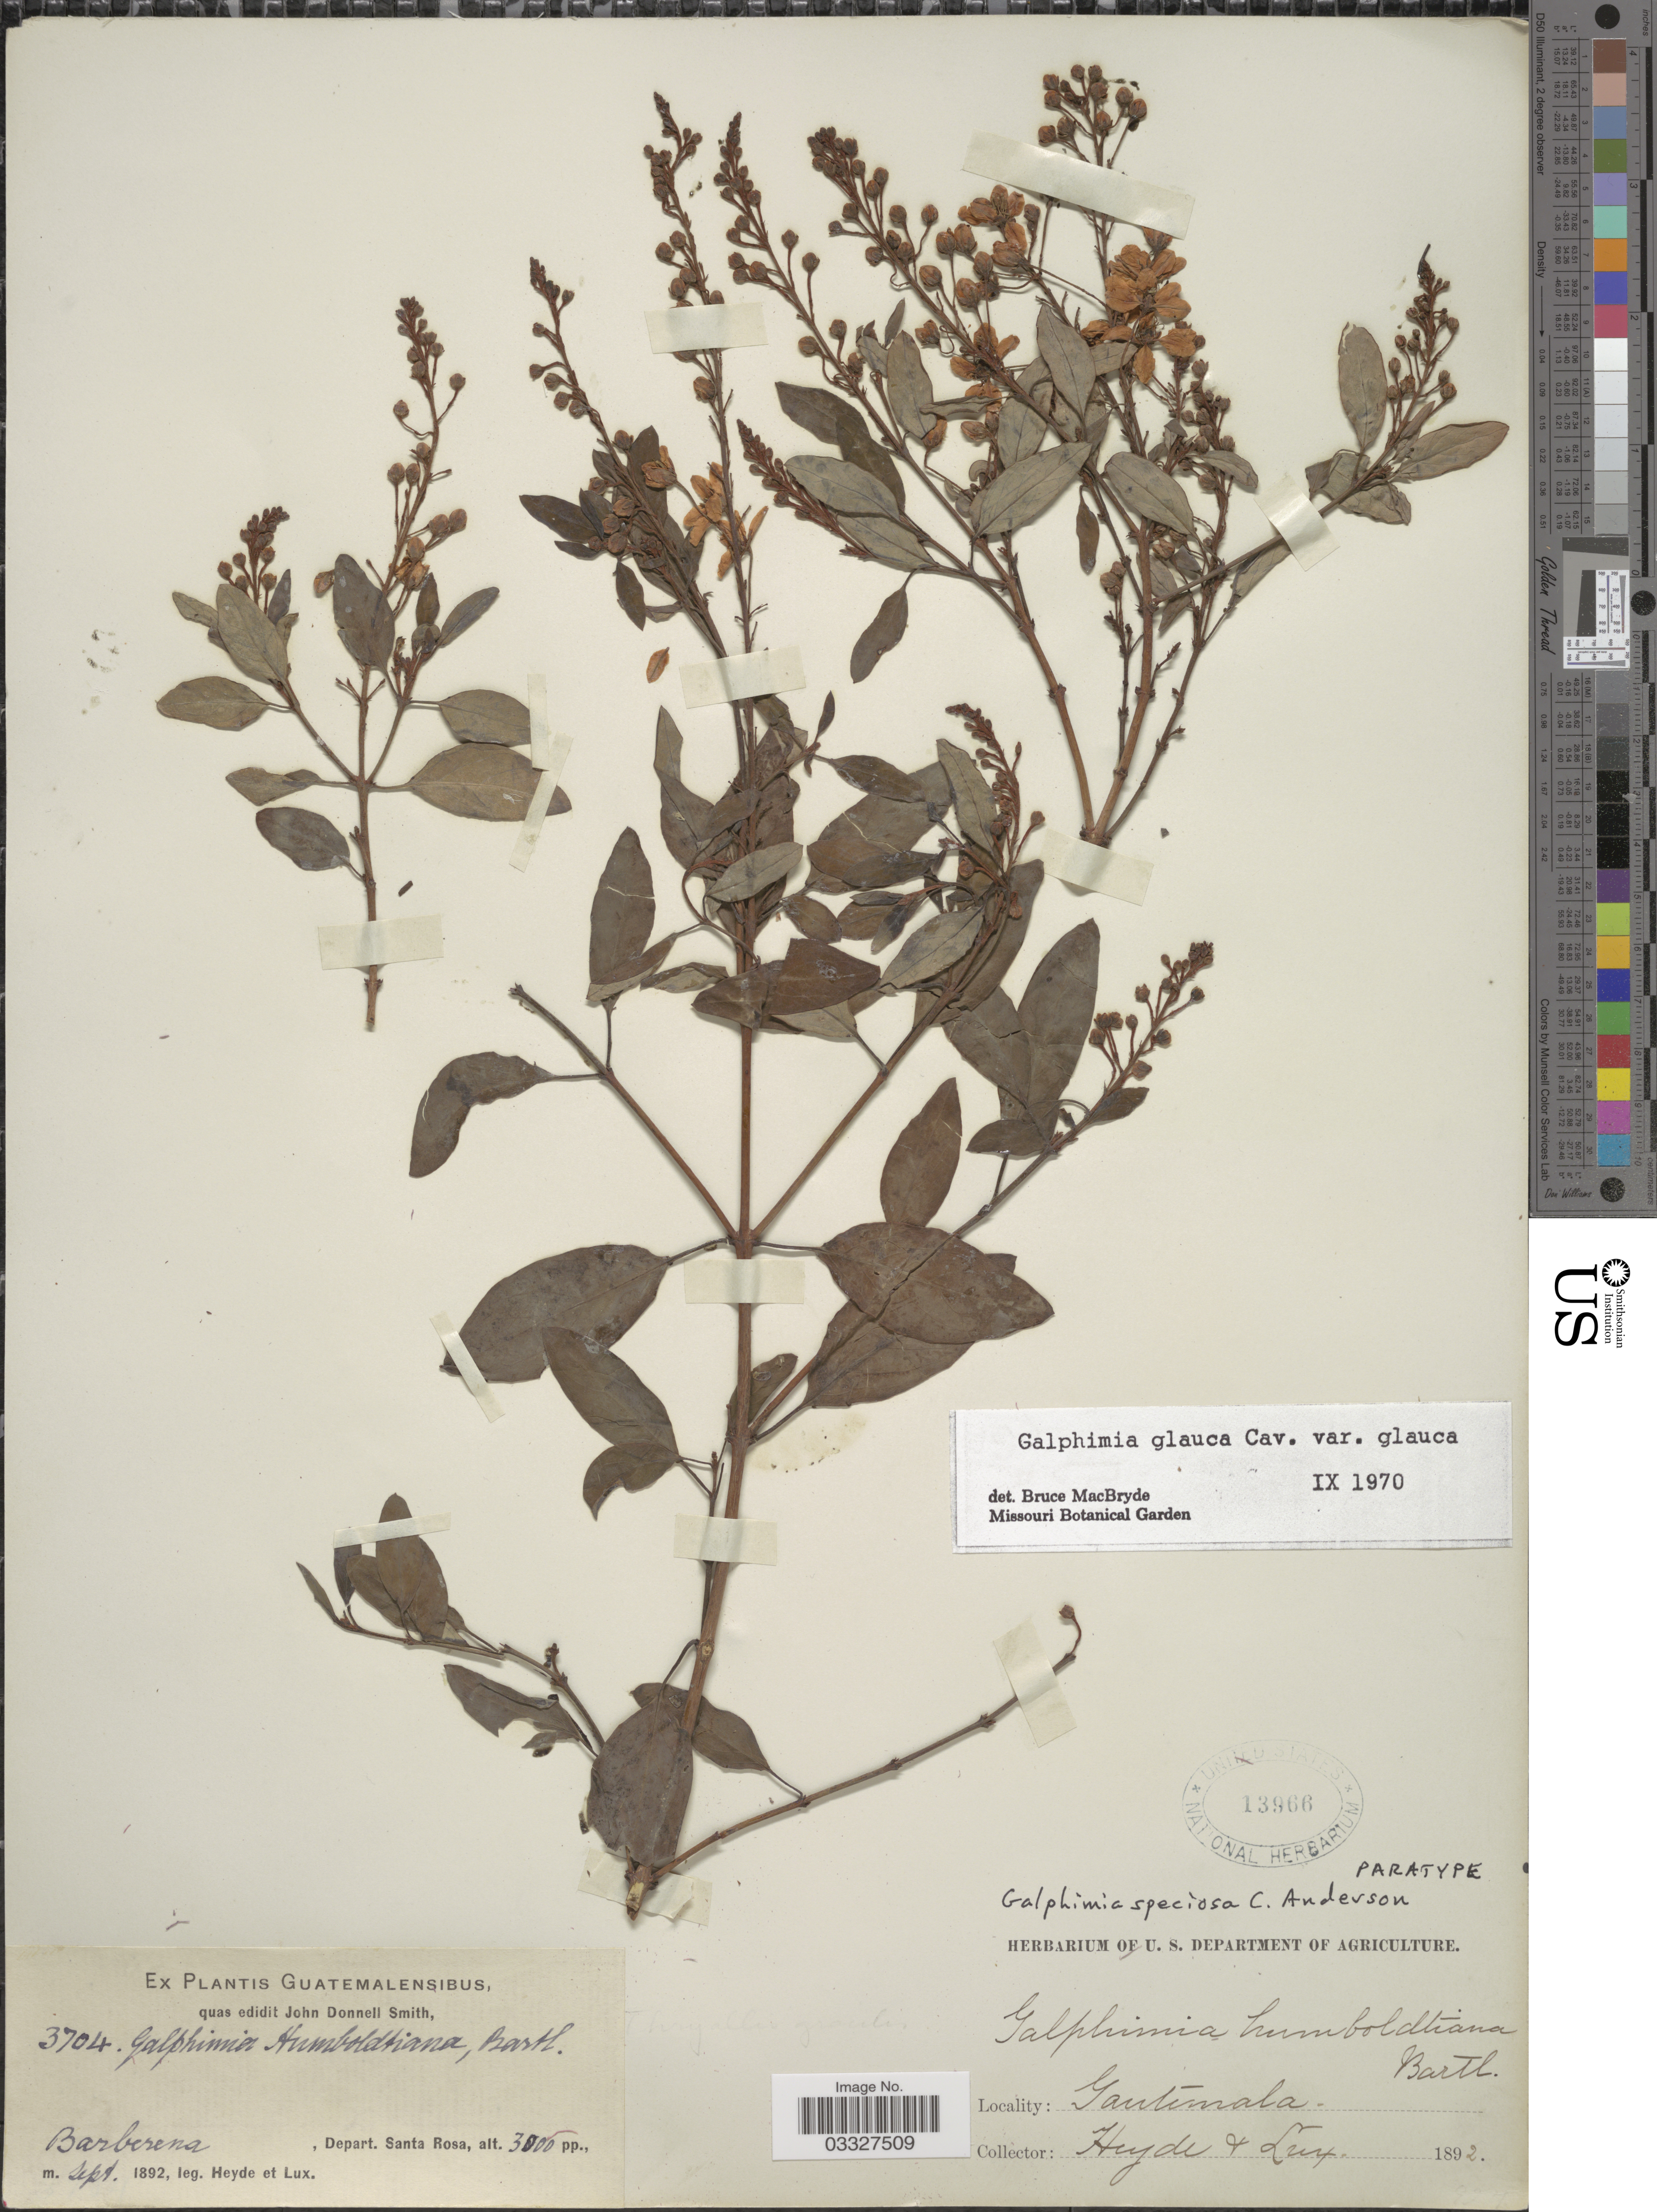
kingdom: Plantae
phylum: Tracheophyta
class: Magnoliopsida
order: Malpighiales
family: Malpighiaceae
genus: Galphimia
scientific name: Galphimia speciosa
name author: C.E. Anderson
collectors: Heyde & Lux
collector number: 3704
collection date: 1892-09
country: Guatemala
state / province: Santa Rosa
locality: Barberena, Depart. Santa Rosa.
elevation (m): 1158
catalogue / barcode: US 13966